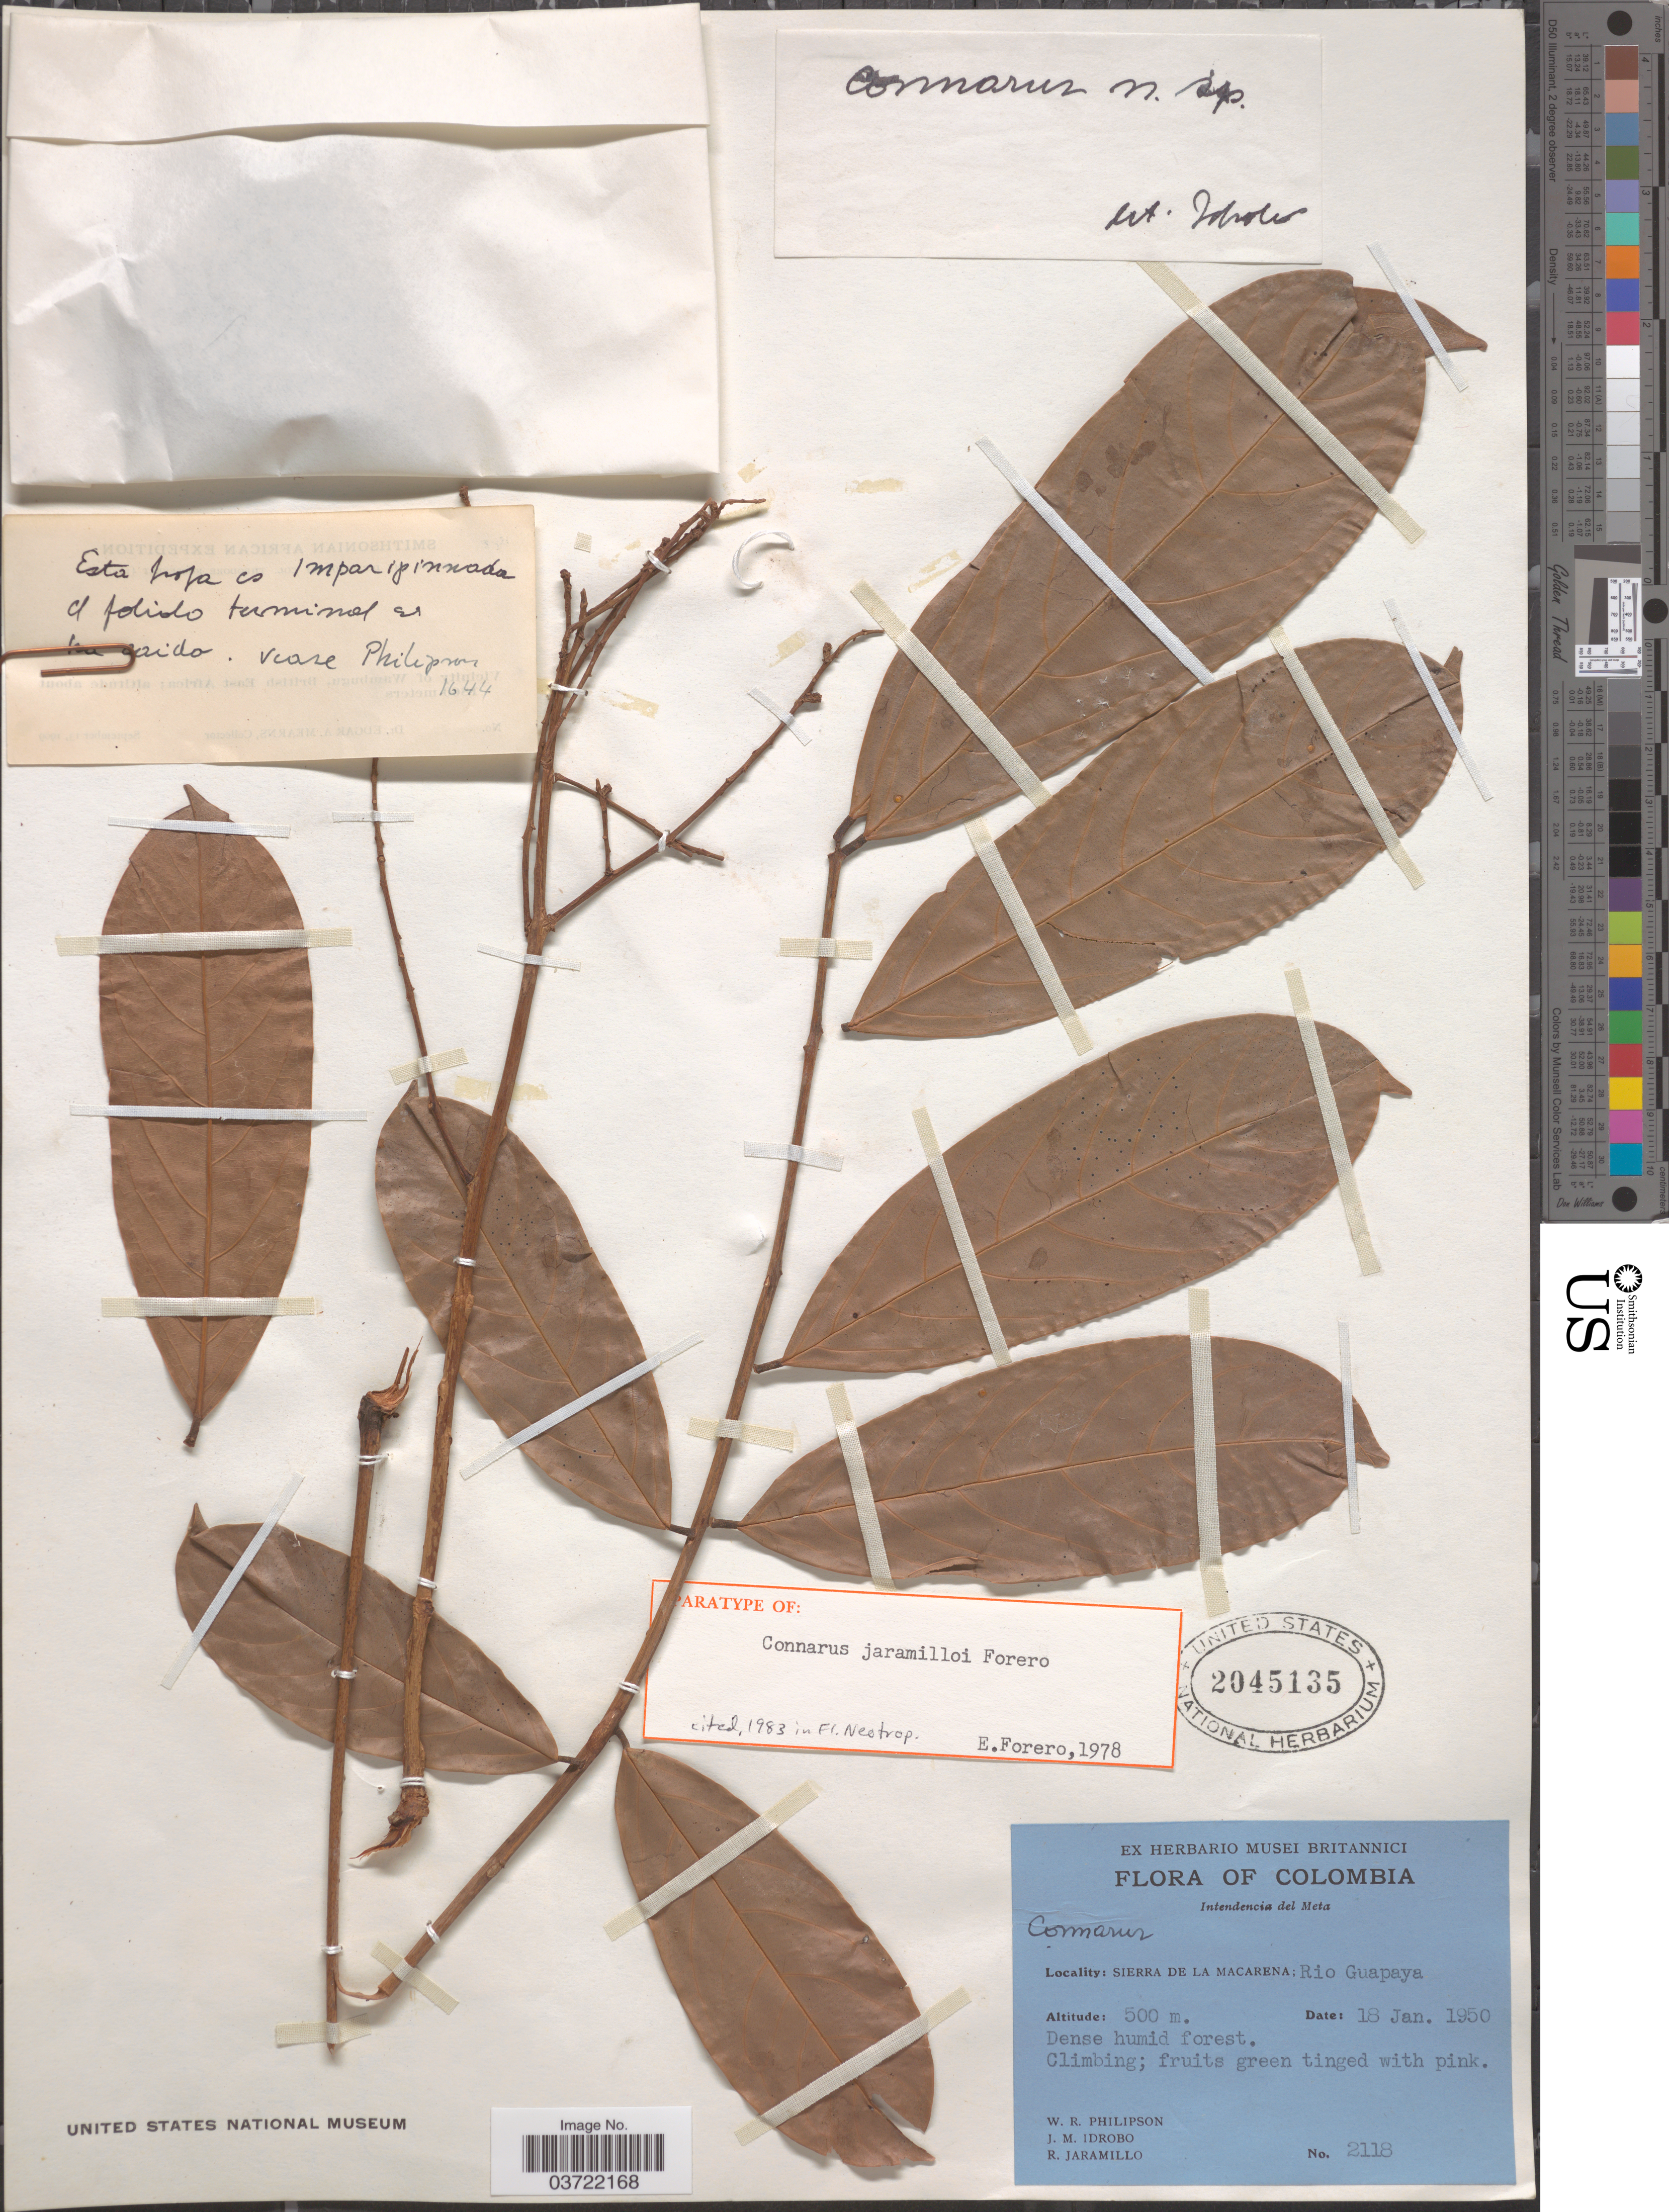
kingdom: Plantae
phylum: Tracheophyta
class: Magnoliopsida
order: Oxalidales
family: Connaraceae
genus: Connarus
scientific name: Connarus jaramilloi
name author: Forero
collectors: W. R. Philipson, J. M. Idrobo & R. Jaramillo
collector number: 2118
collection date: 1950-01-18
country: Colombia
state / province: Meta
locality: Intendencia del Meta. Sierra de La Macarena: Rio Guapaya.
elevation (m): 500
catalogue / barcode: US 2045135